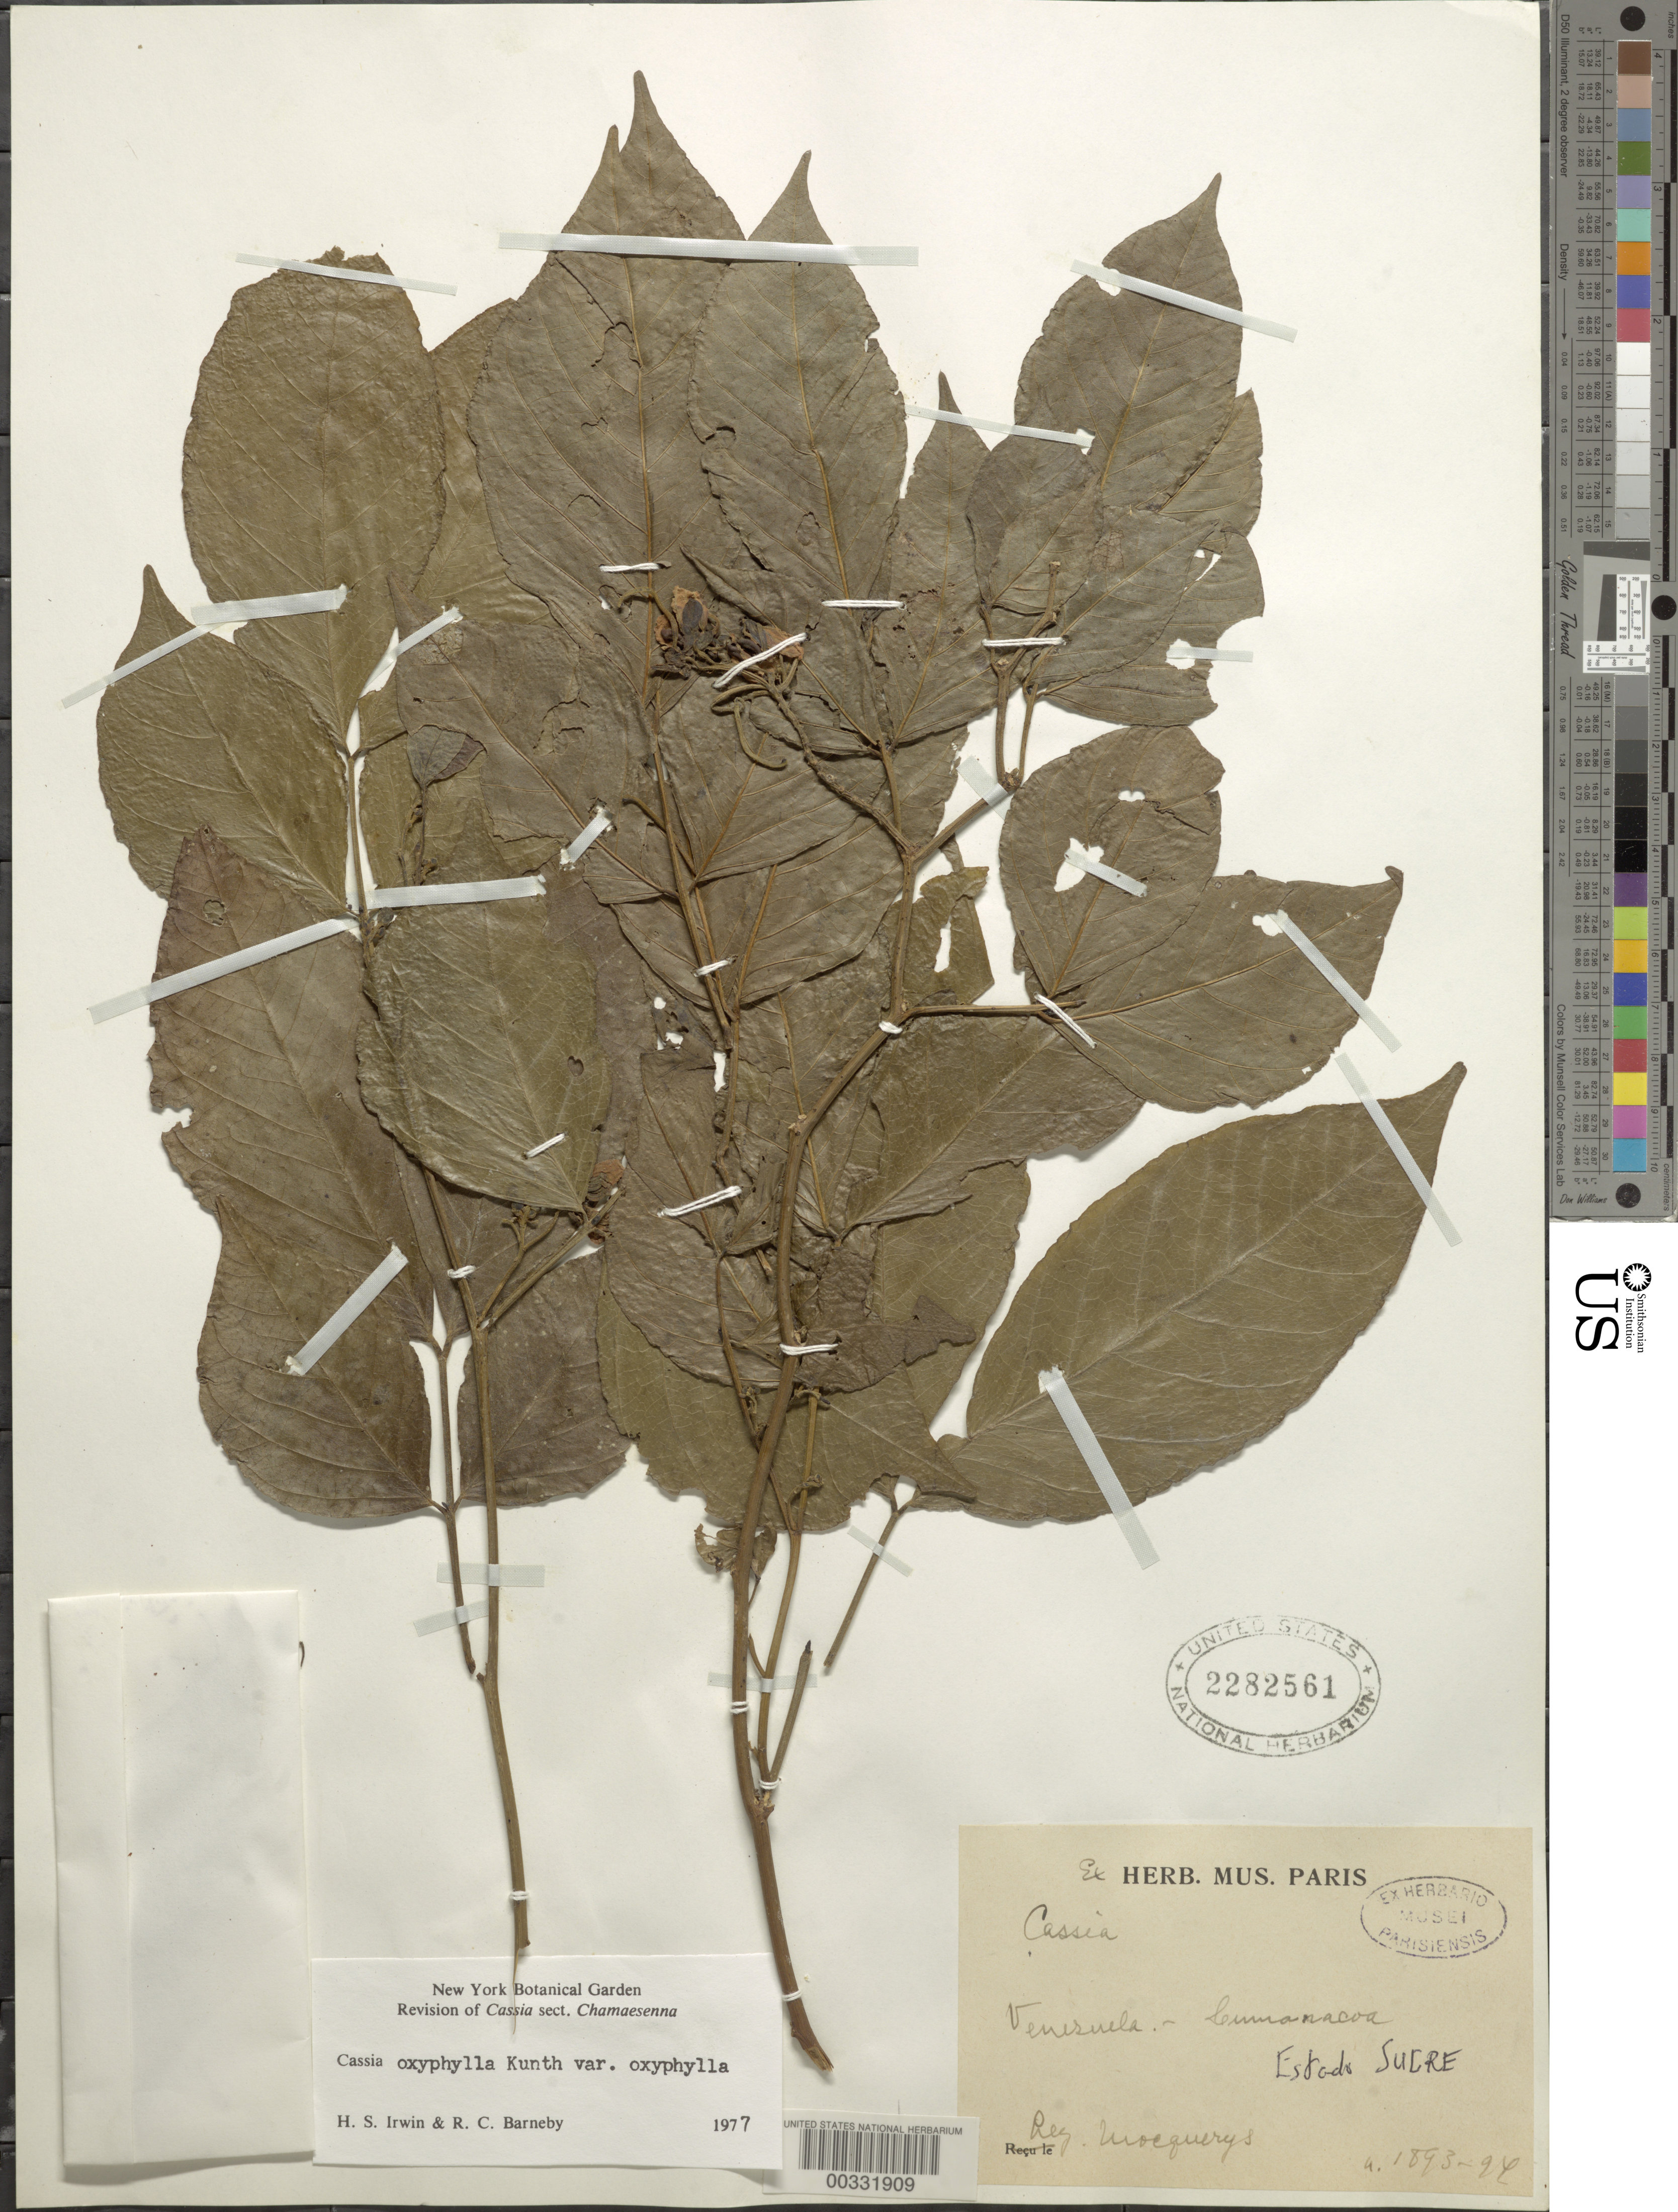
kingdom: Plantae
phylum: Tracheophyta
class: Magnoliopsida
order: Fabales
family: Fabaceae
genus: Senna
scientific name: Senna oxyphylla var. oxyphylla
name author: (Kunth) H.S. Irwin & Barneby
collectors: A. Mocquerys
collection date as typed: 1893 to -- -- 1894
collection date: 1893/1894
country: Venezuela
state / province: Sucre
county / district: Montes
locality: Cumanacoa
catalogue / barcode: US 2282561